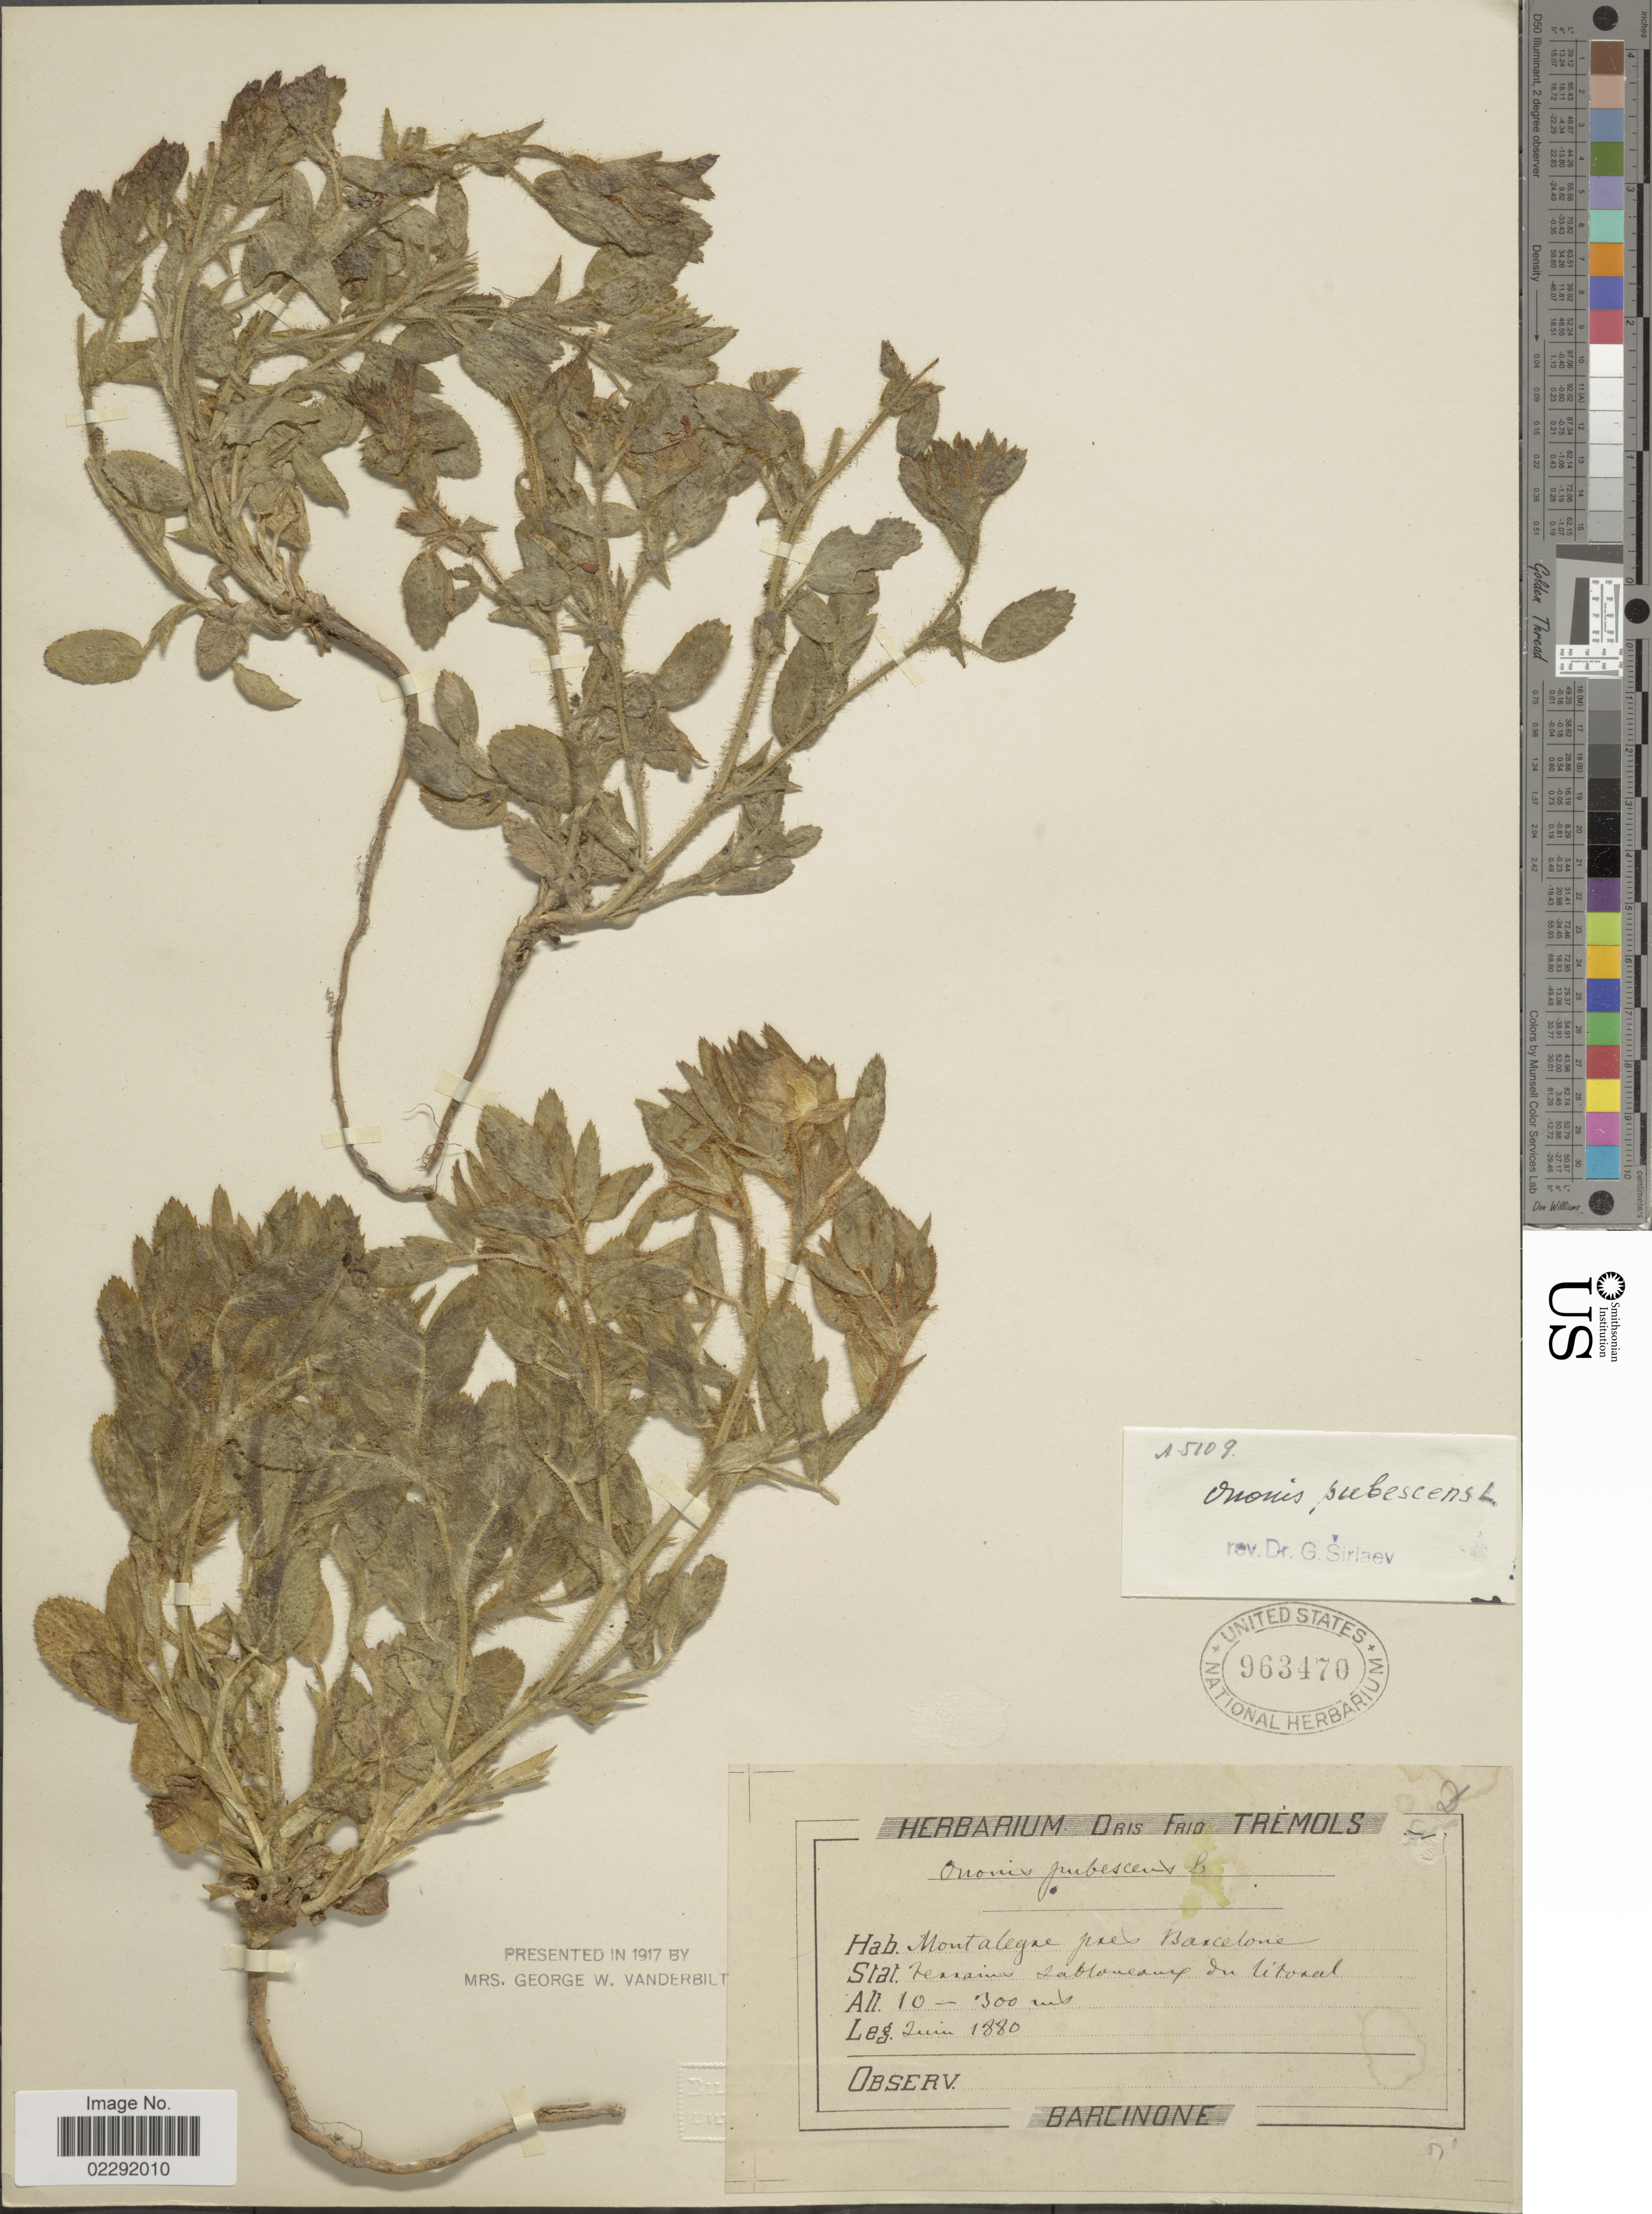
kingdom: Plantae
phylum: Tracheophyta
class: Magnoliopsida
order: Fabales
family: Fabaceae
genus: Ononis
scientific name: Ononis pubescens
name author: L.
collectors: ex Herb. F. Tremols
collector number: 2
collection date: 1880-06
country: Spain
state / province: Catalunya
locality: Montalegne pres Barcelone, terrains Sablonneux du littoral.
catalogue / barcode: US 963470